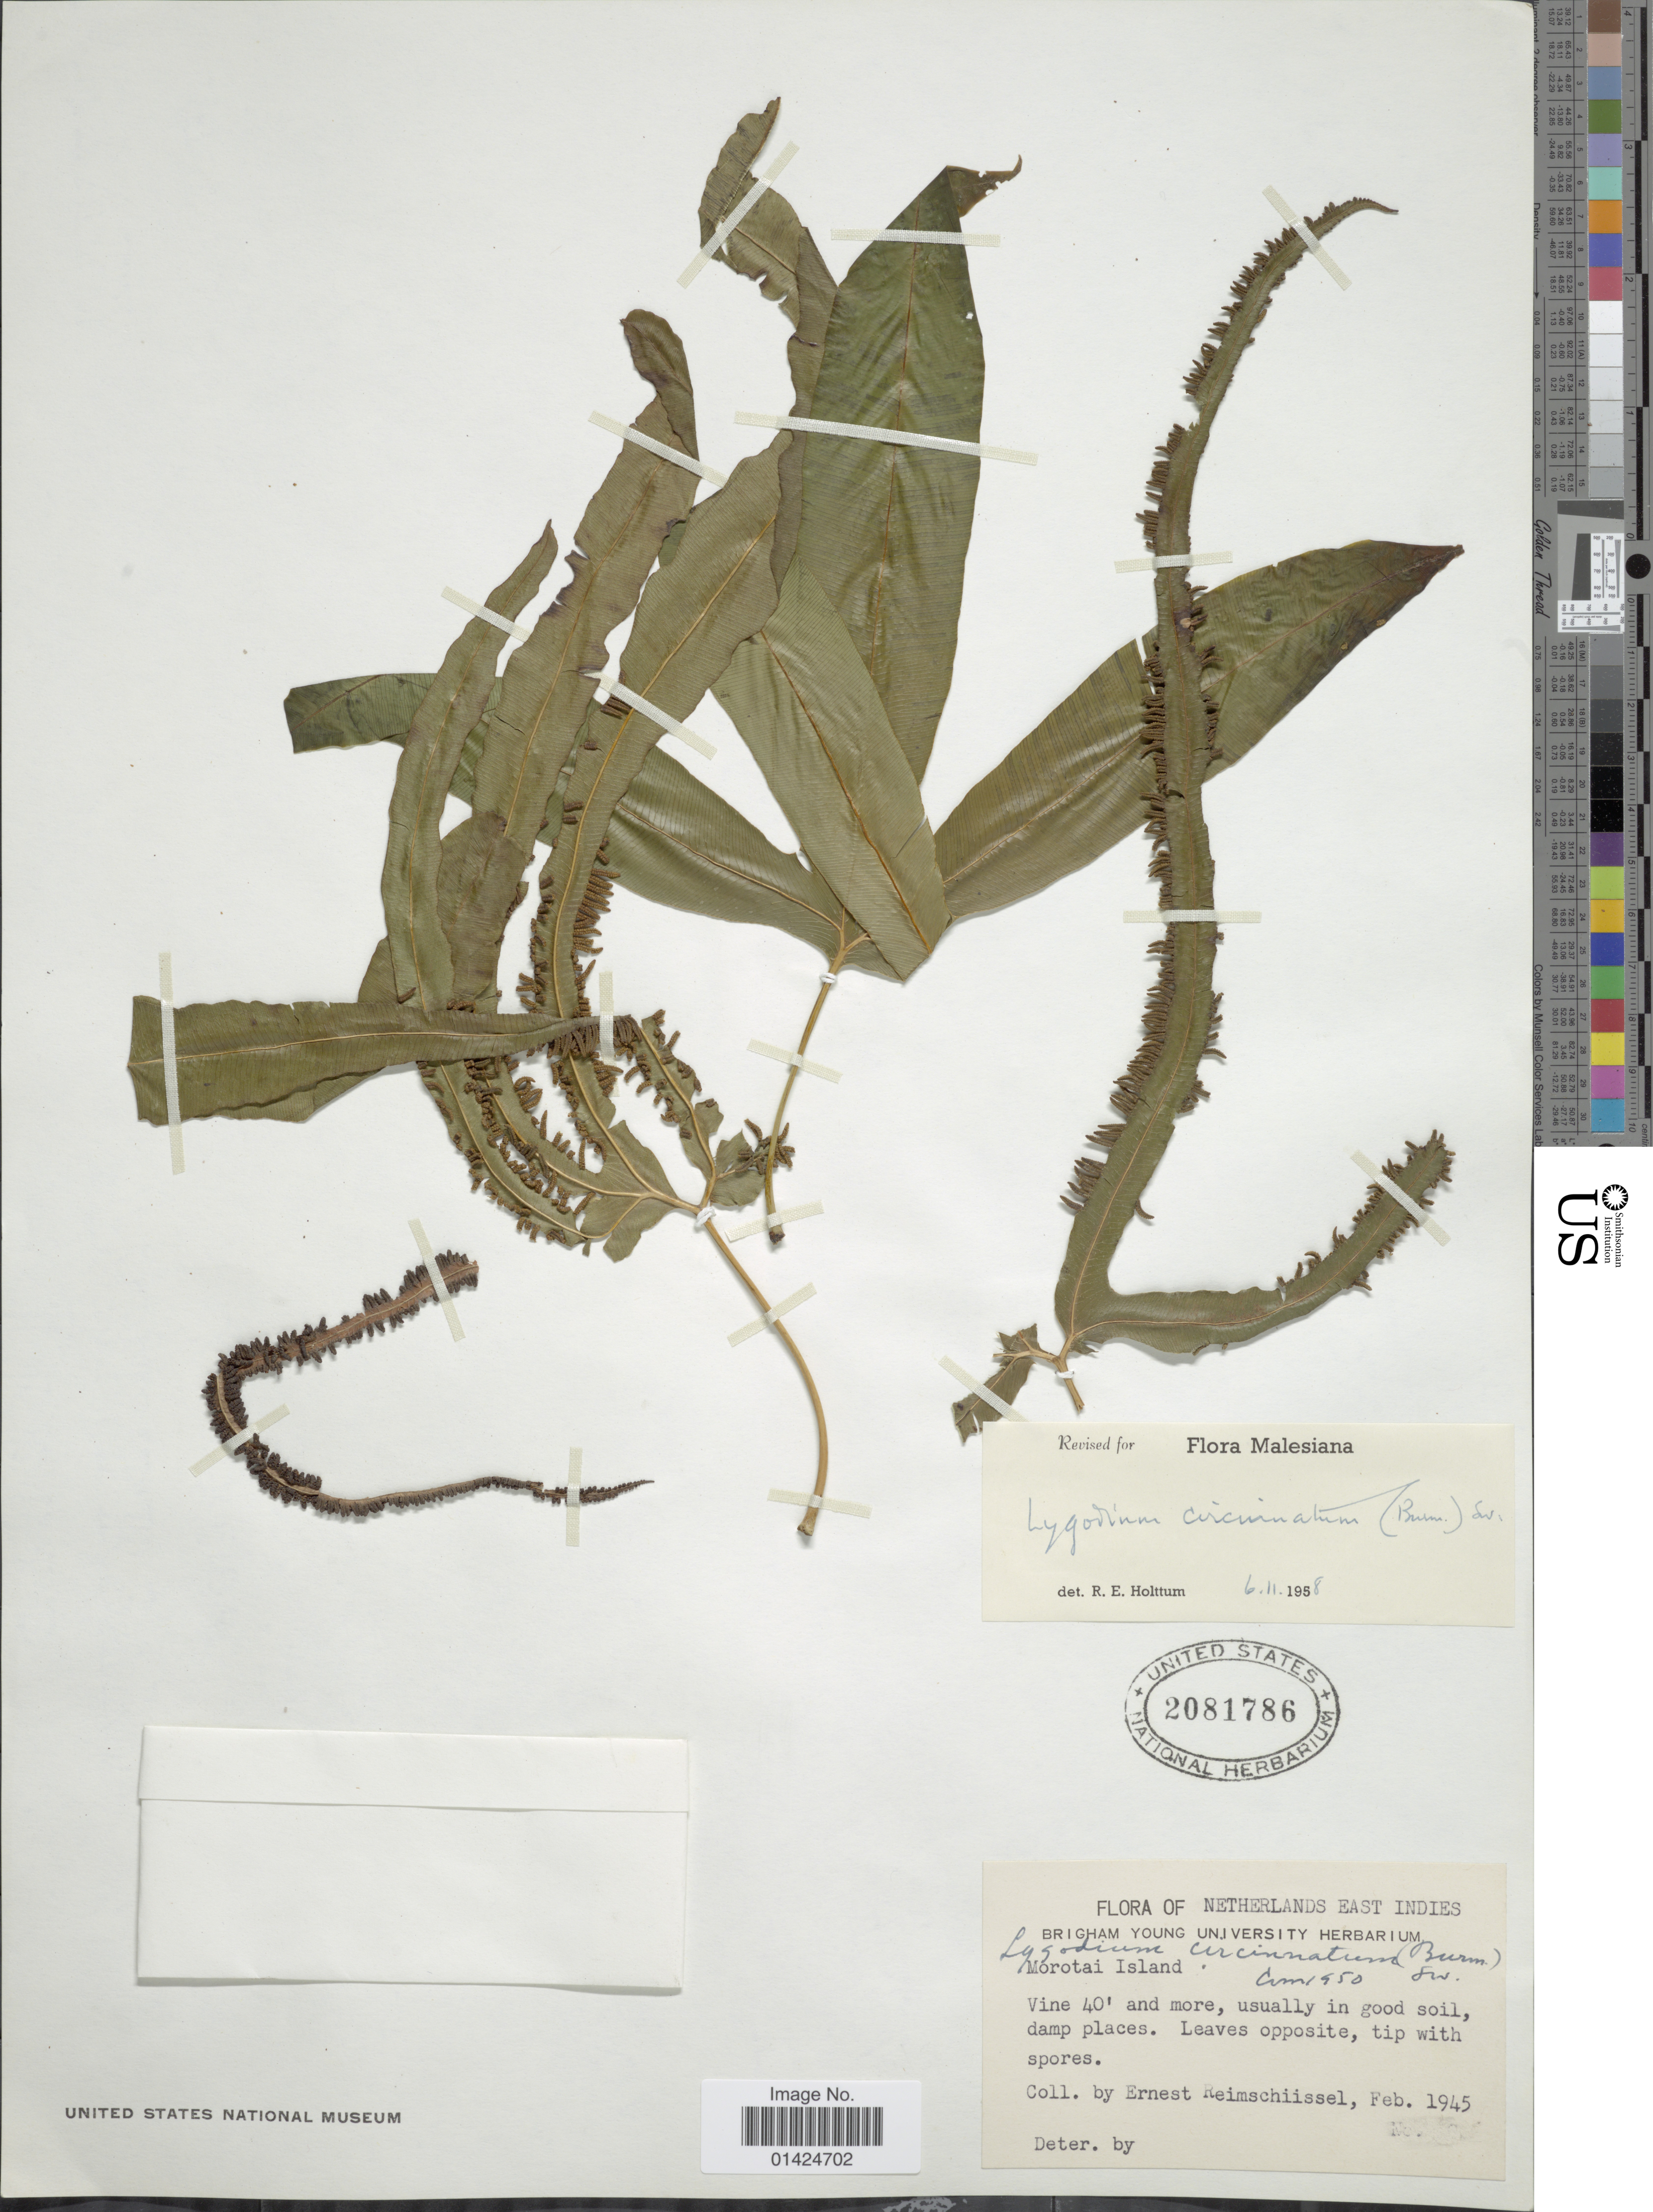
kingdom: Plantae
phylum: Tracheophyta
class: Polypodiopsida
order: Schizaeales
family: Lygodiaceae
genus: Lygodium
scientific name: Lygodium circinnatum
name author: (Burm. f.) Sw.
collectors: E. Reimschiissel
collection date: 1945-02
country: Indonesia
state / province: Maluku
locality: Netherlands East Indies. Vine 40' and more.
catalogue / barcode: US 2081786